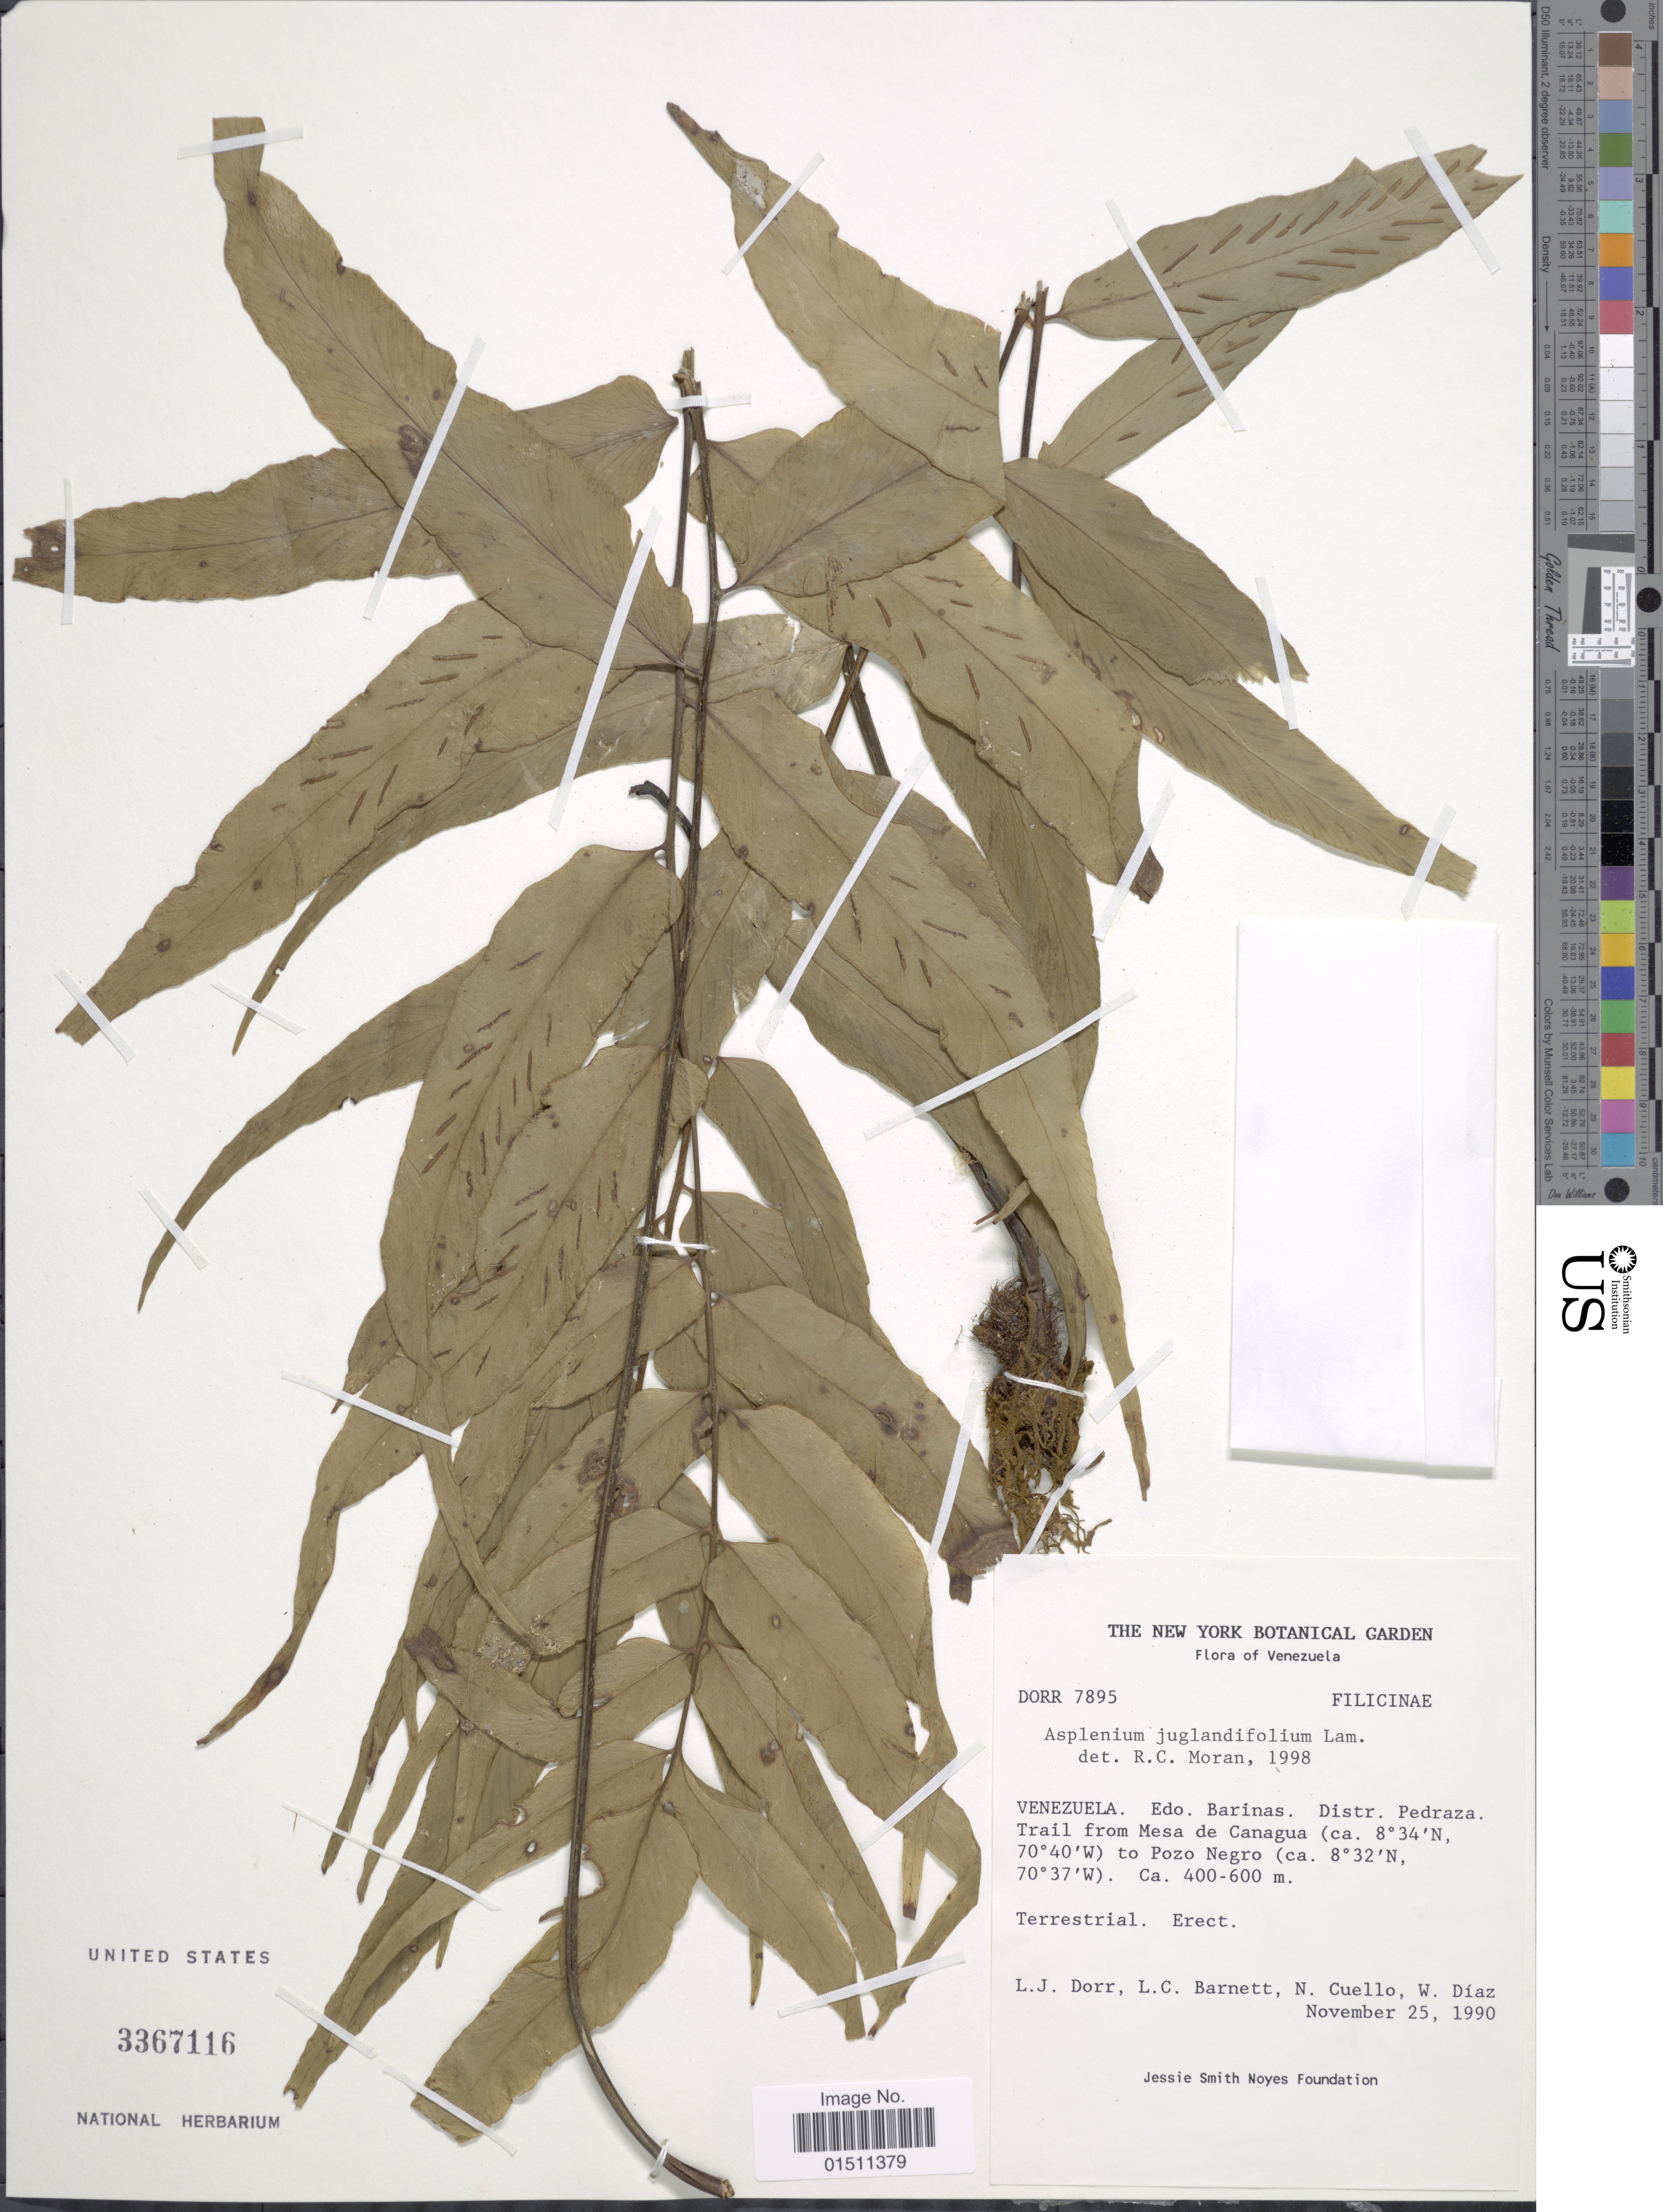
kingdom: Plantae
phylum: Tracheophyta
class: Polypodiopsida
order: Polypodiales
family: Aspleniaceae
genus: Asplenium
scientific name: Asplenium juglandifolium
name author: Lam.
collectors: L. J. Dorr, L. C. Barnett, N. L. Cuello & W. Díaz P.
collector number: DORR 7895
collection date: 1990-11-25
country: Venezuela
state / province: Barinas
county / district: Pedraza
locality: Trail from Mesa de Canagua to Pozo Negro.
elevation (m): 400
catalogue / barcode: US 3367116